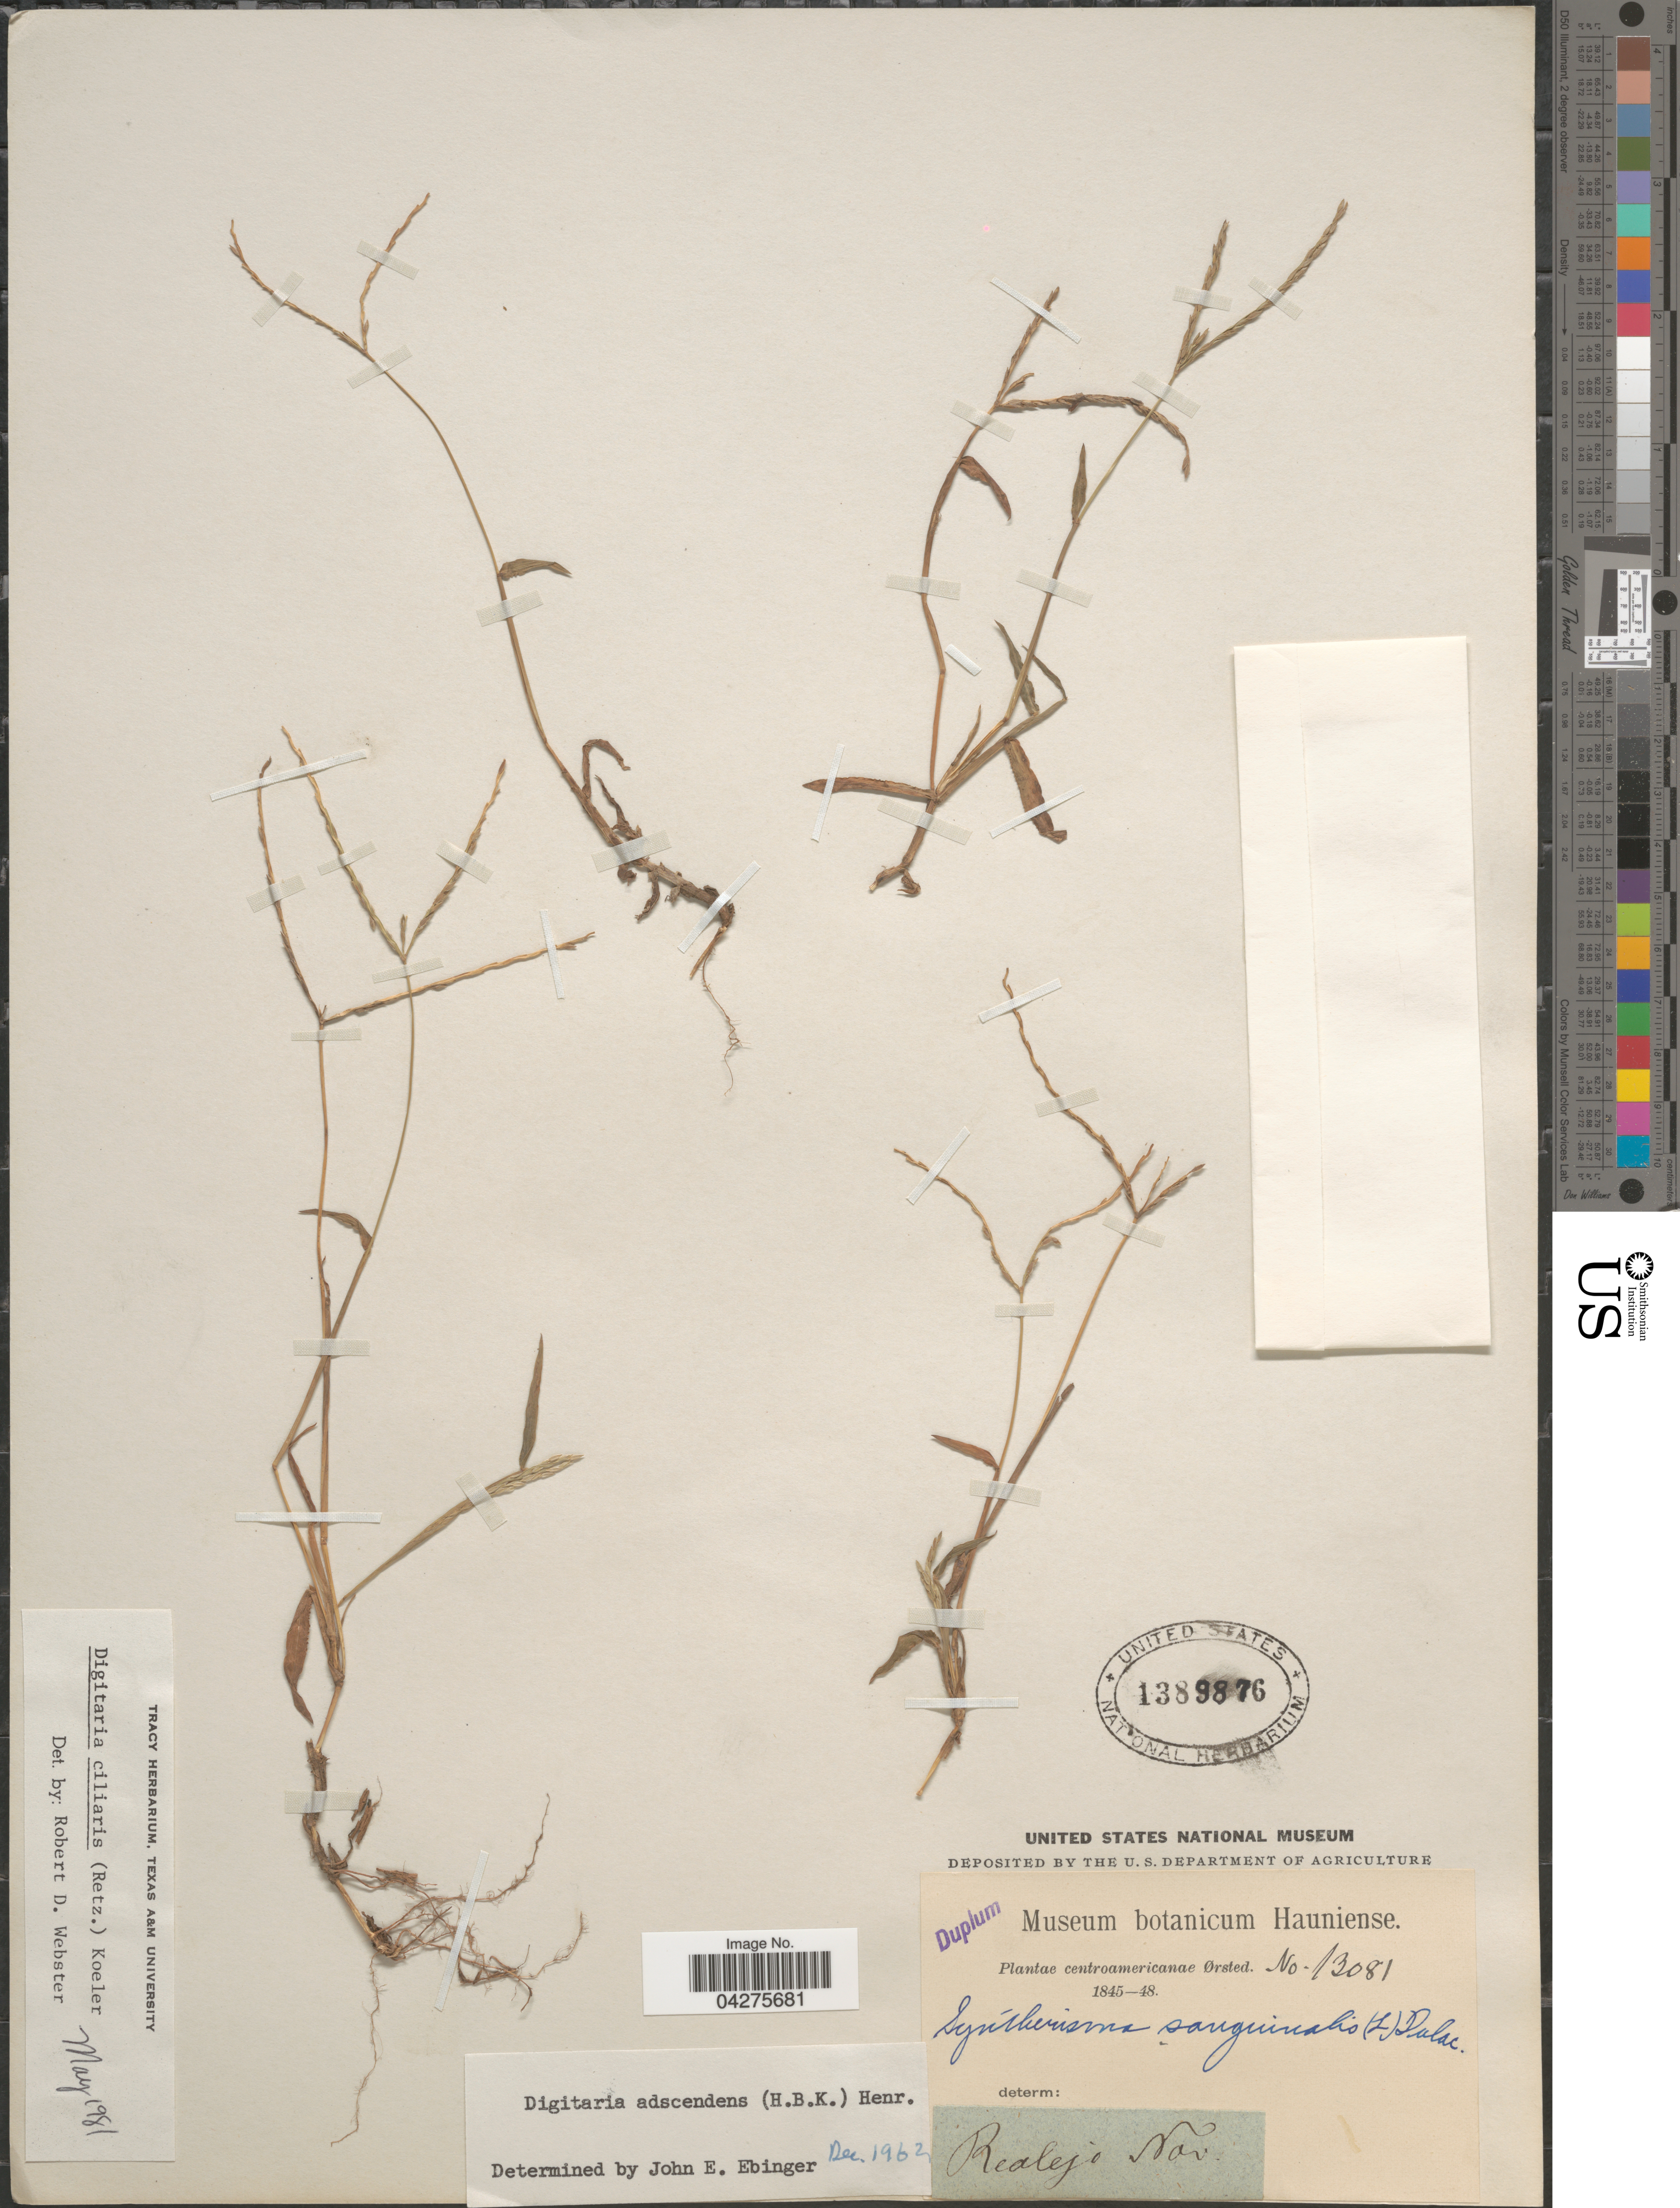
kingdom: Plantae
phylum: Tracheophyta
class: Liliopsida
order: Poales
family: Poaceae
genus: Digitaria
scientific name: Digitaria ciliaris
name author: (Retz.) Koeler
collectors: Ørsted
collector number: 13081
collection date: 1845-11/1848-11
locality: Realejo.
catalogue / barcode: US 1389876